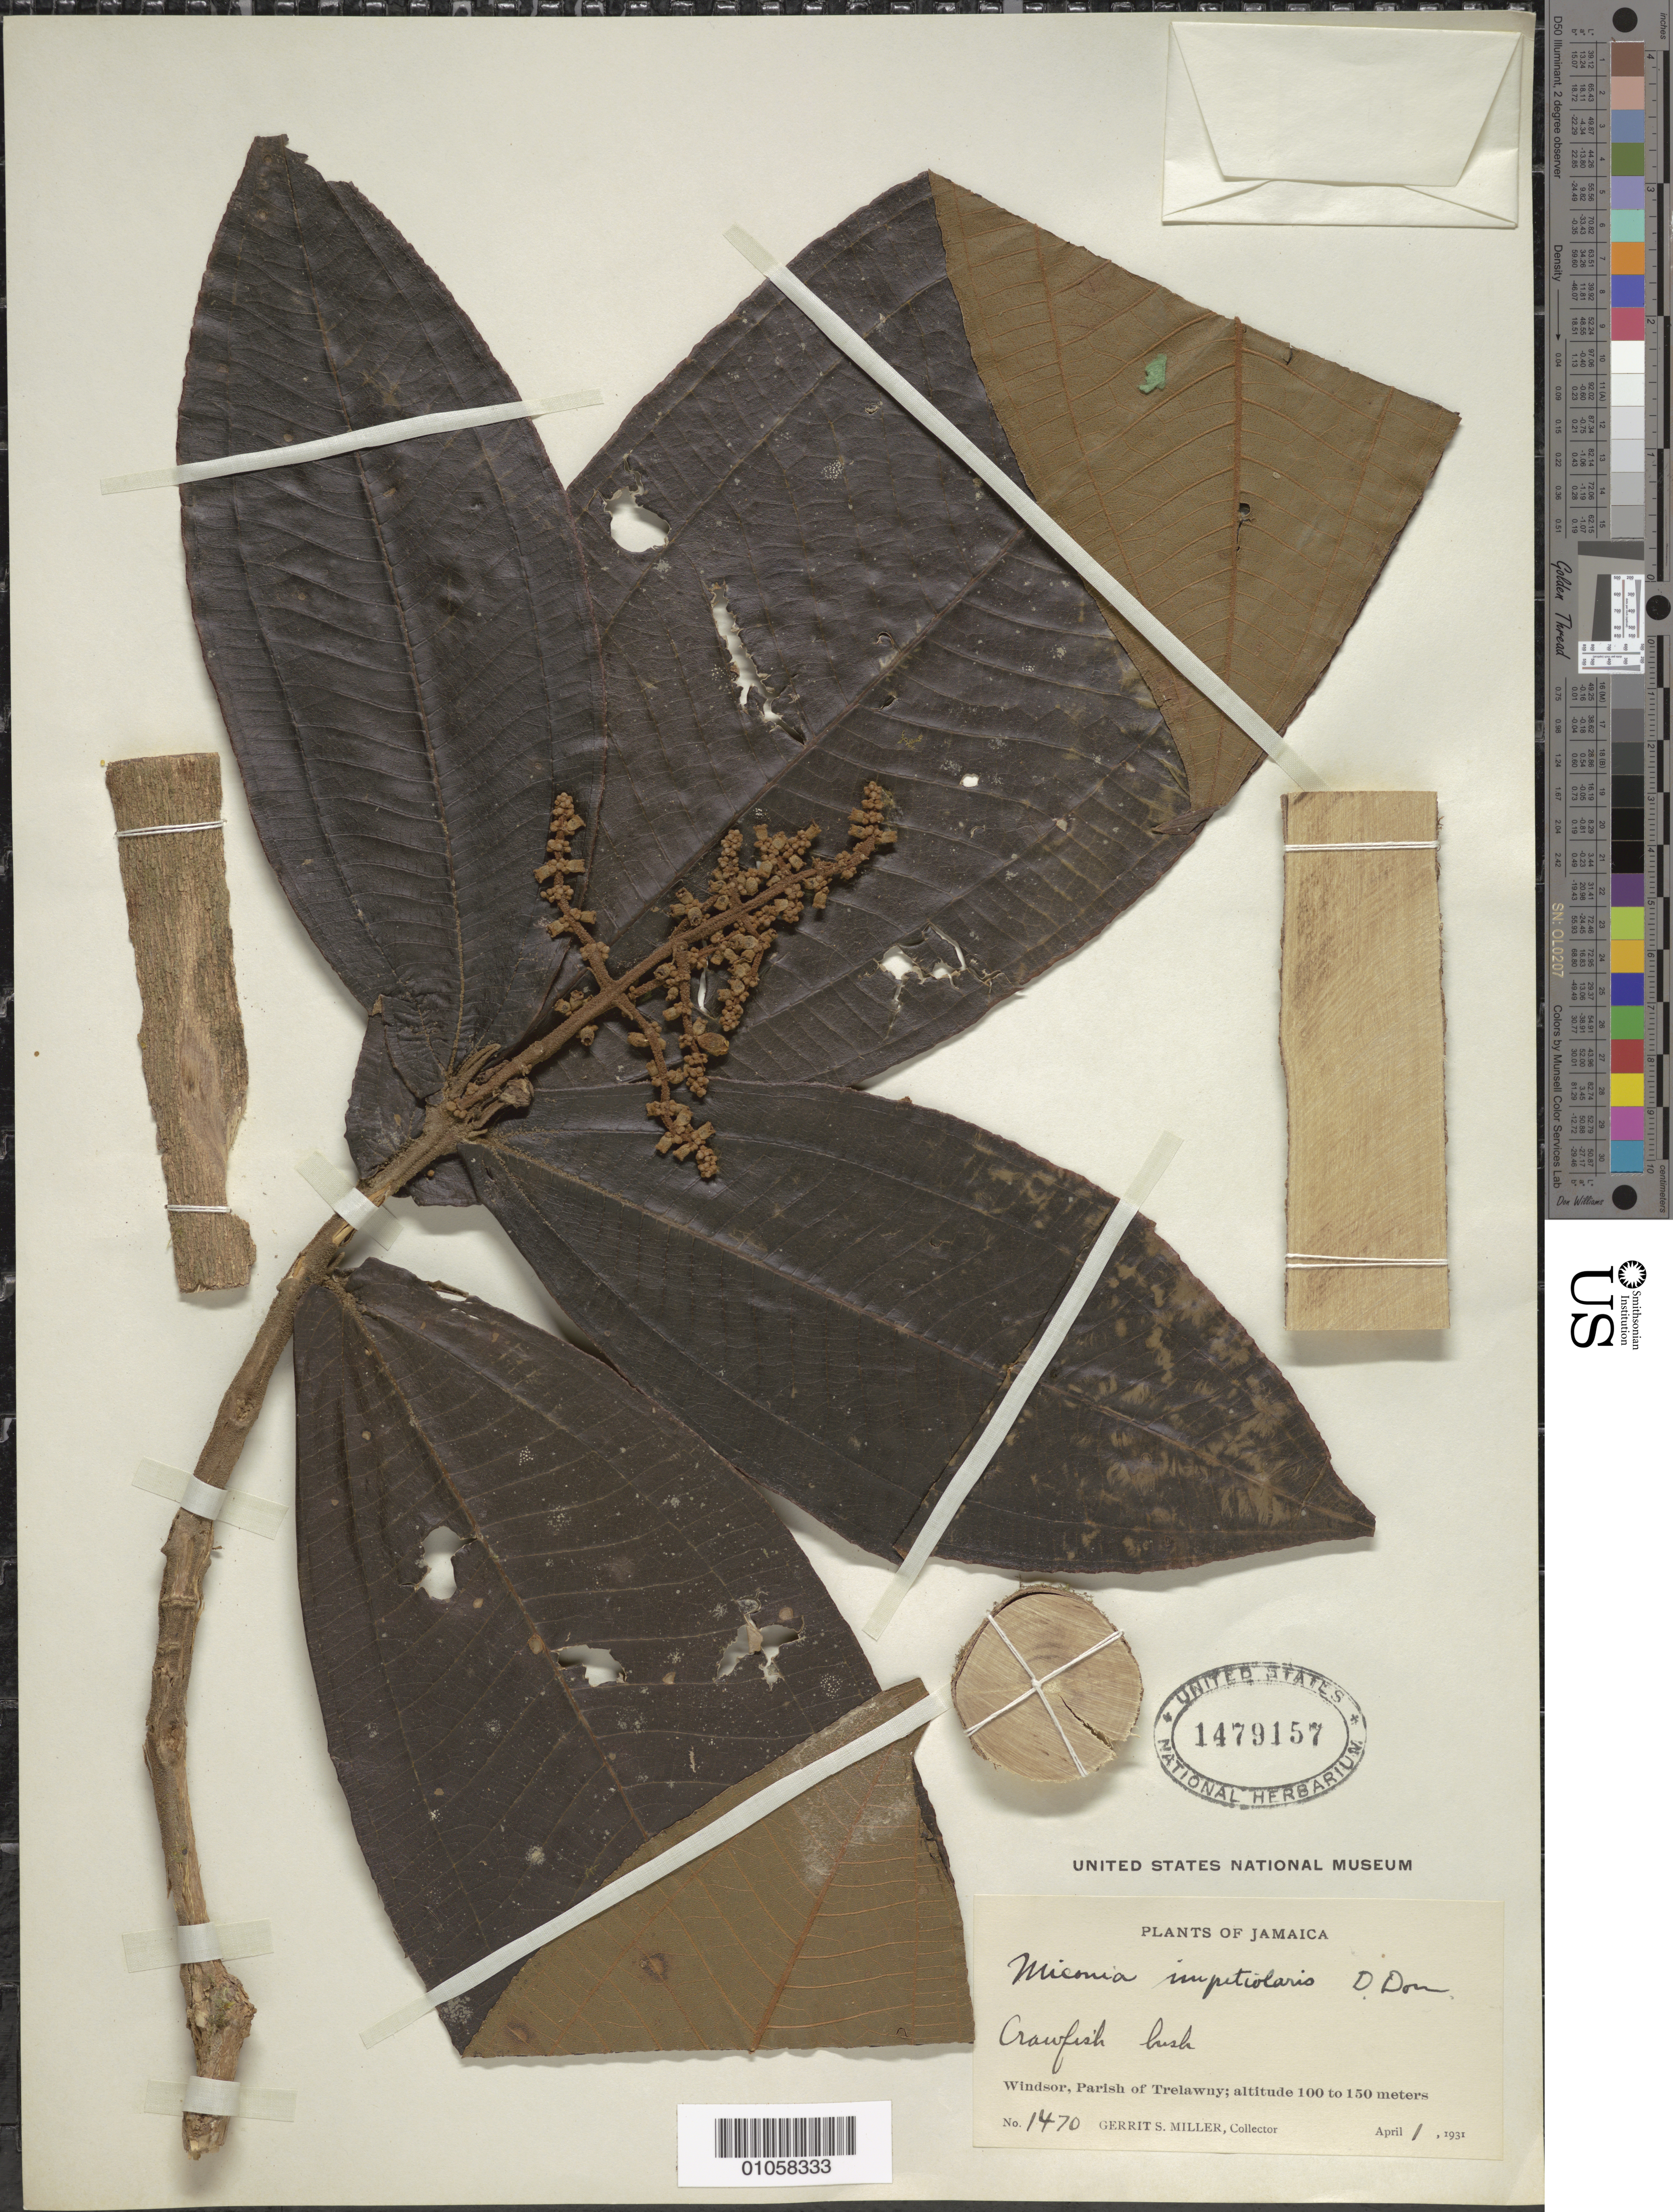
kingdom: Plantae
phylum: Tracheophyta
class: Magnoliopsida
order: Myrtales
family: Melastomataceae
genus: Miconia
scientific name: Miconia impetiolaris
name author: (Sw.) D. Don ex DC.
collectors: G. S. Miller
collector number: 1470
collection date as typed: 01 Apr 1931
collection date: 1931-04-01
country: Jamaica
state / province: Trelawny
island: Jamaica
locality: Windsor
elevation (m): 100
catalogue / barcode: US 1479157